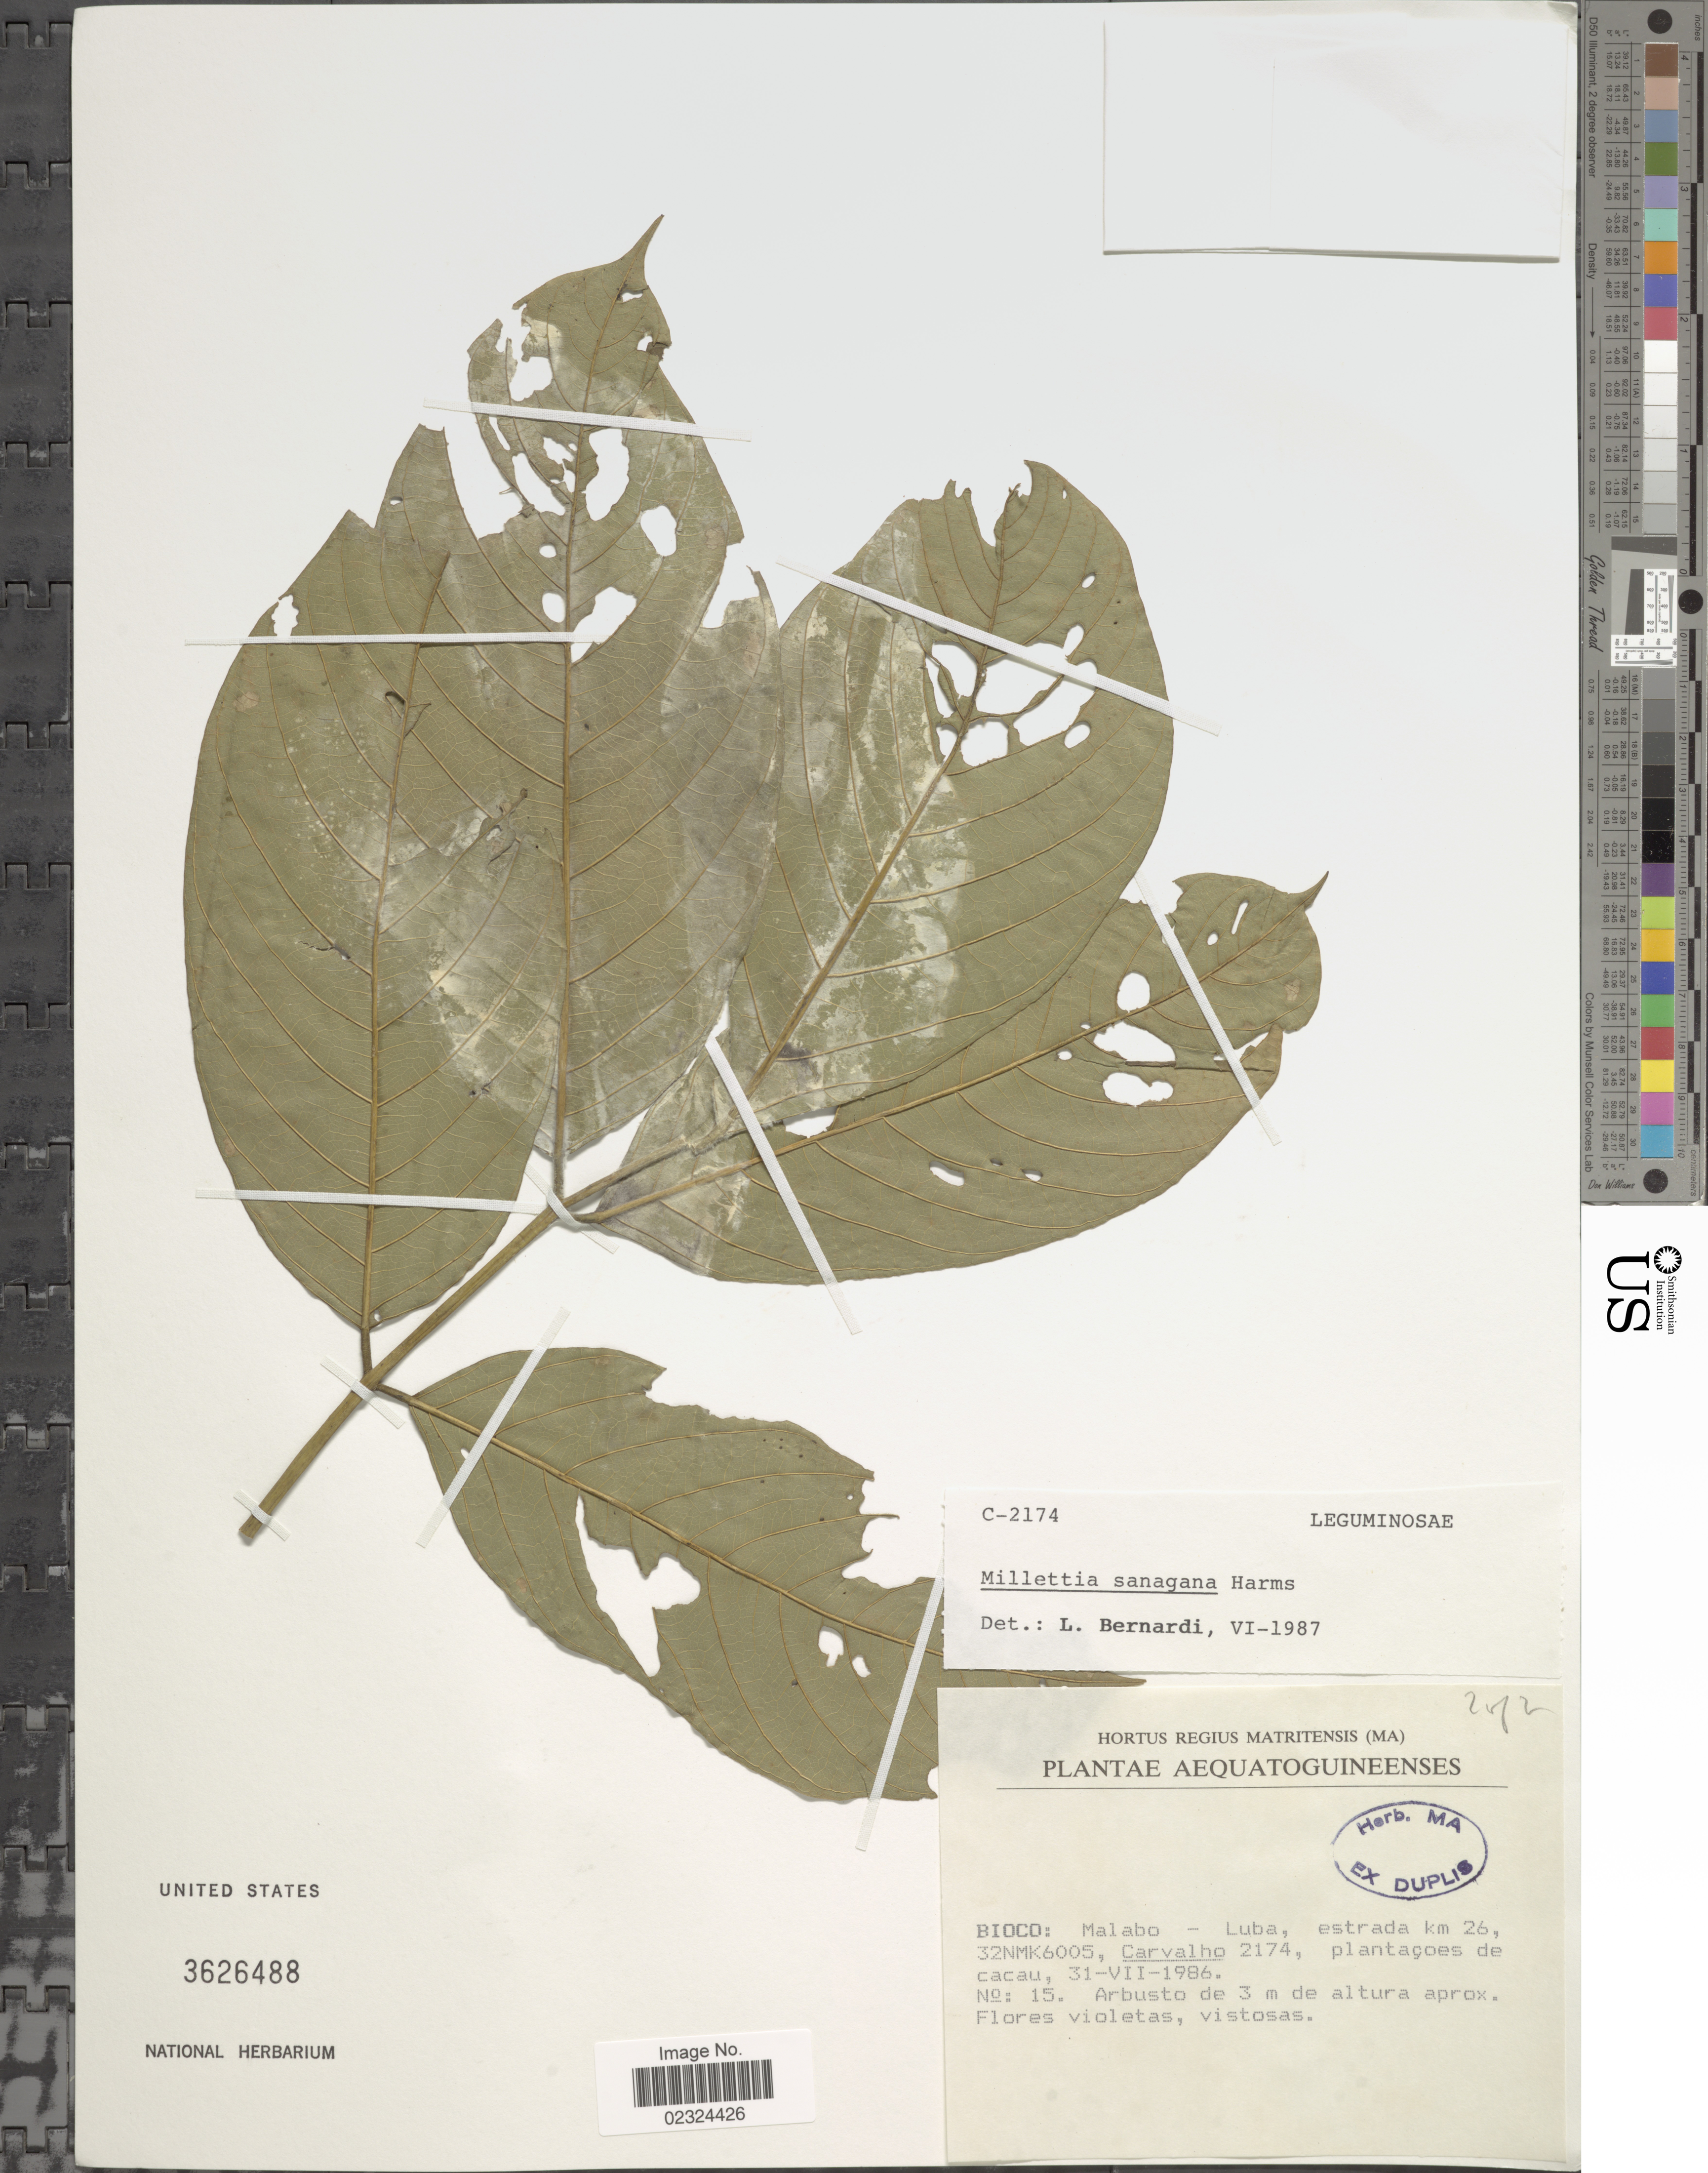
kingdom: Plantae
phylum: Tracheophyta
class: Magnoliopsida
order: Fabales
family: Fabaceae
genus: Millettia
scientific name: Millettia sanagana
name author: Harms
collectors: Carvalho, --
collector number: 2174/15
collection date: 1986-07-31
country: Equatorial Guinea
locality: Aequatoguineenses. Bioco: Malabo - Luba, estrada km 26, 32NMK6005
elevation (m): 3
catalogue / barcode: US 3626488